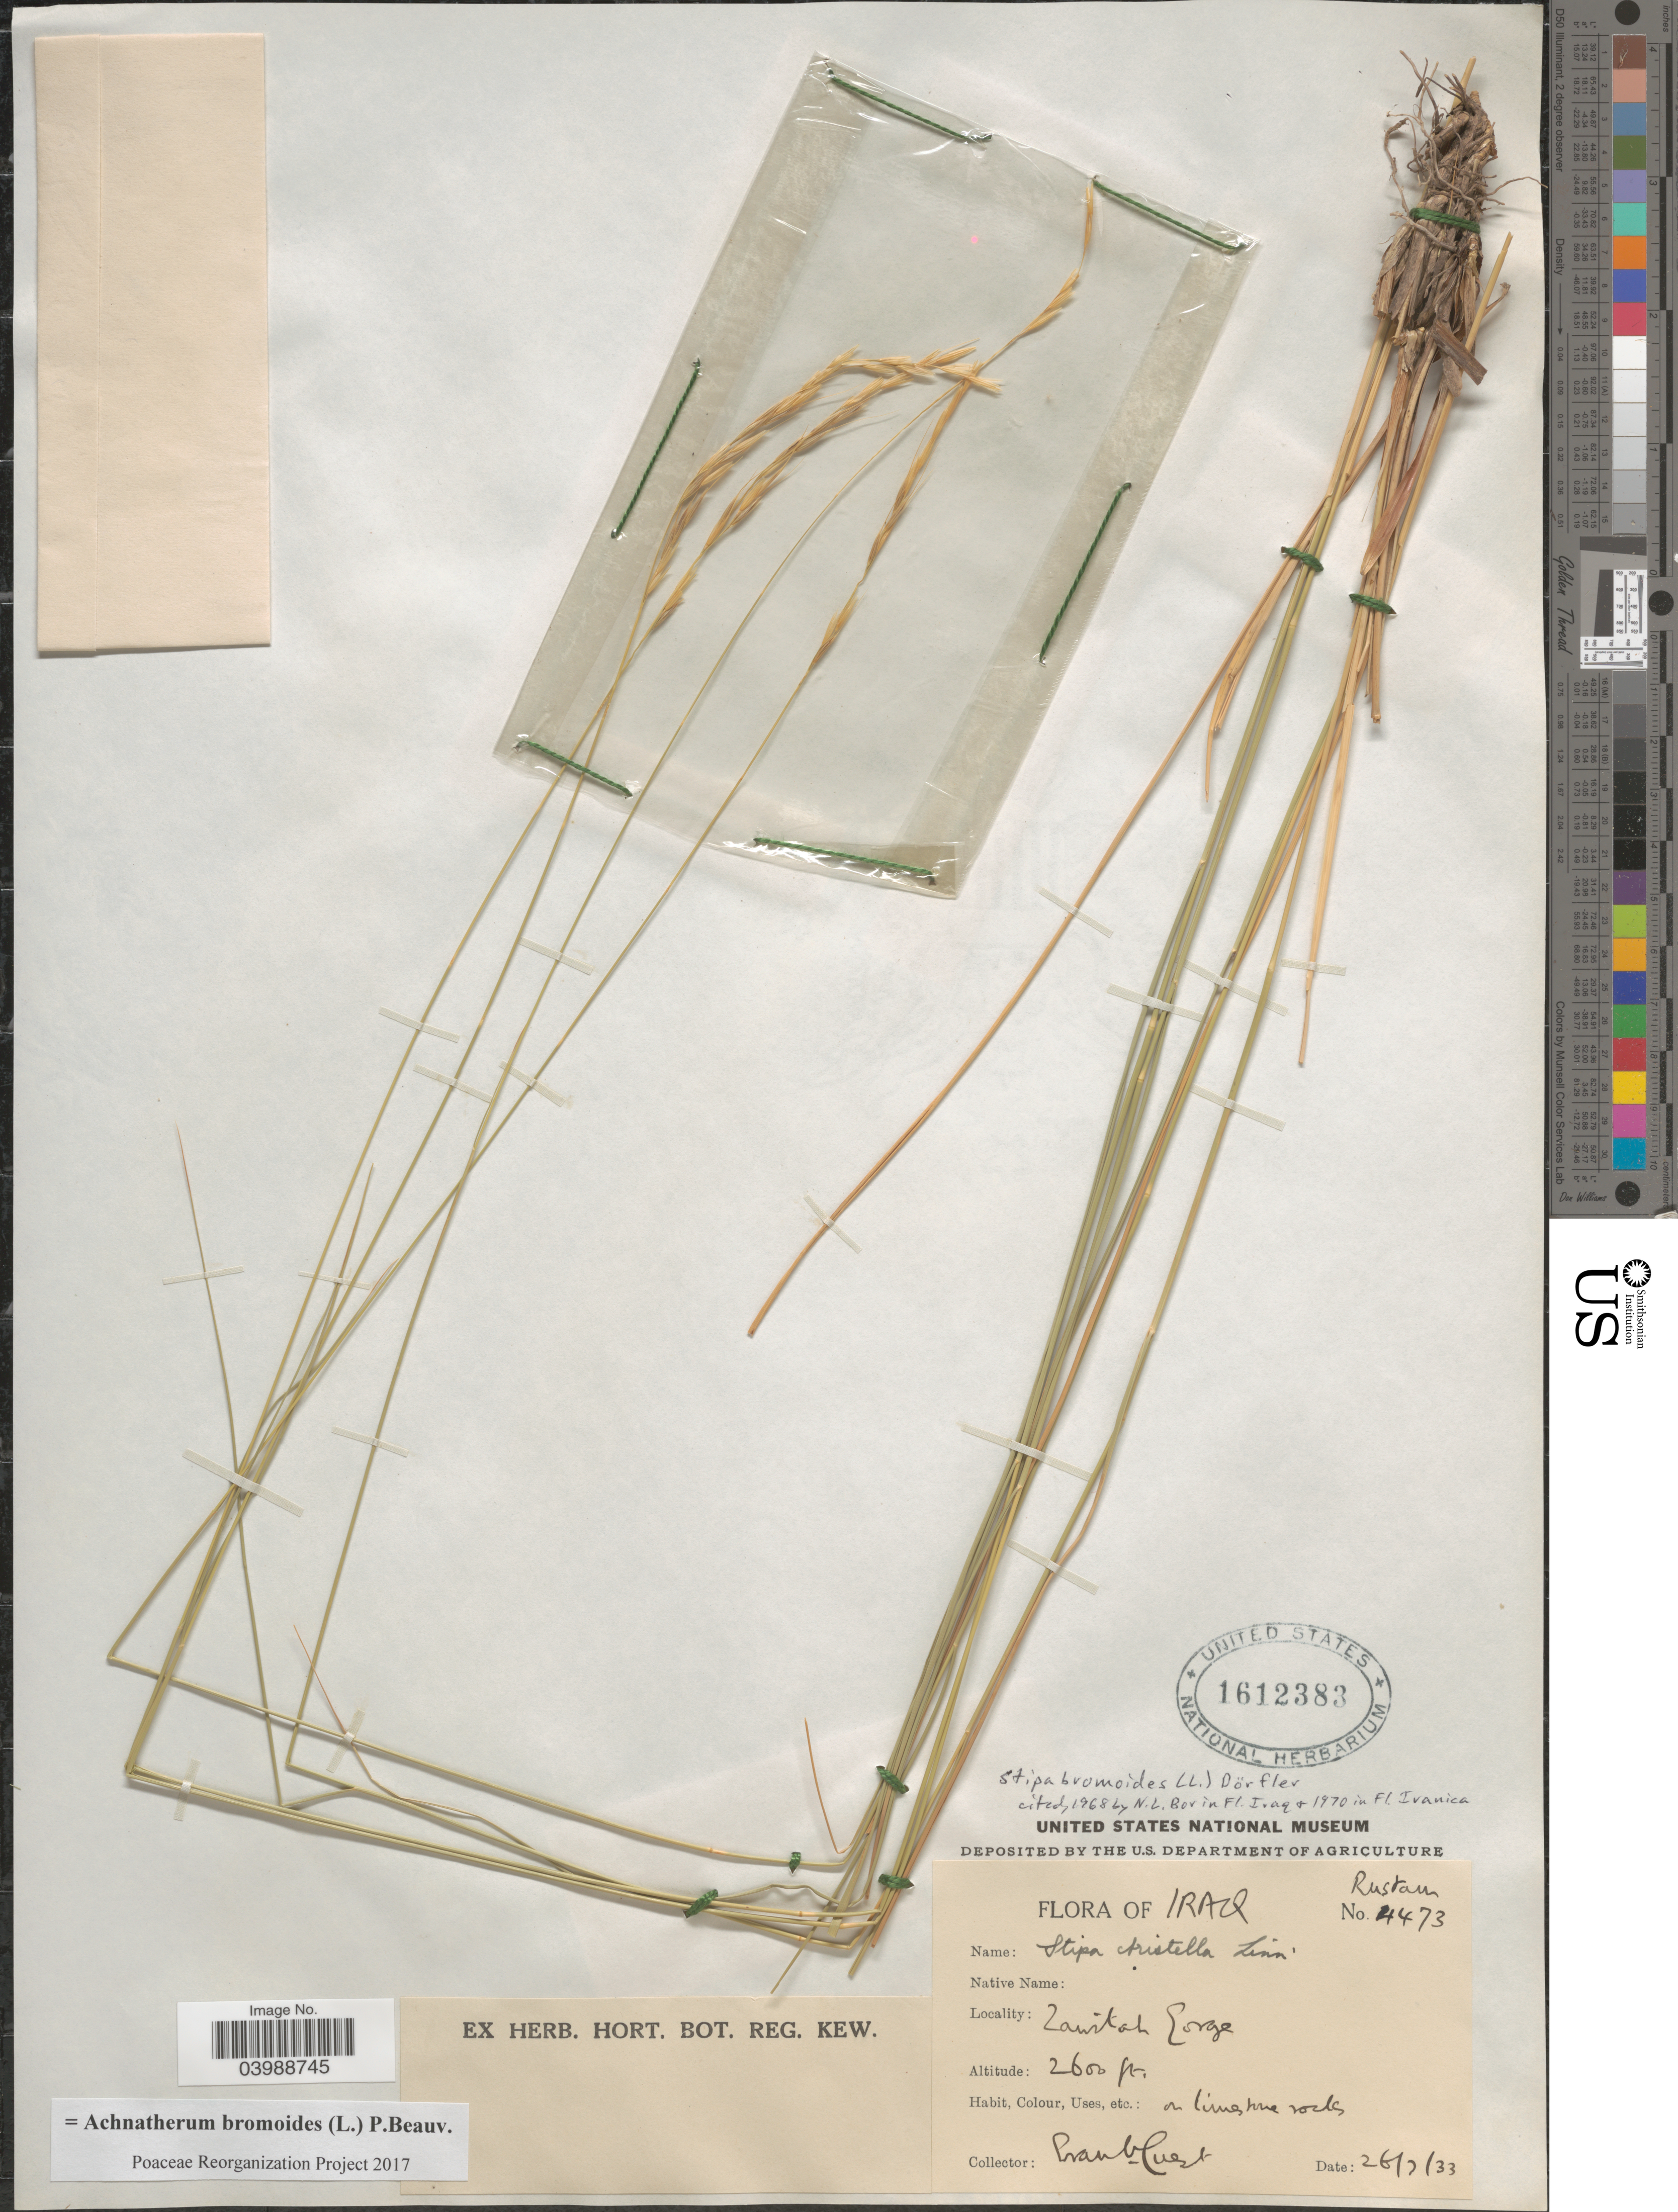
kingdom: Plantae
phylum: Tracheophyta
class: Liliopsida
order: Poales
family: Poaceae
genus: Achnatherum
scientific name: Achnatherum bromoides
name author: (L.) P. Beauv.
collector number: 4473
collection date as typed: Transcribed d/m/y: 26/7/33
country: Iraq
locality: Zawitah Gorge.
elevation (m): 792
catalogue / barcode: US 1612383